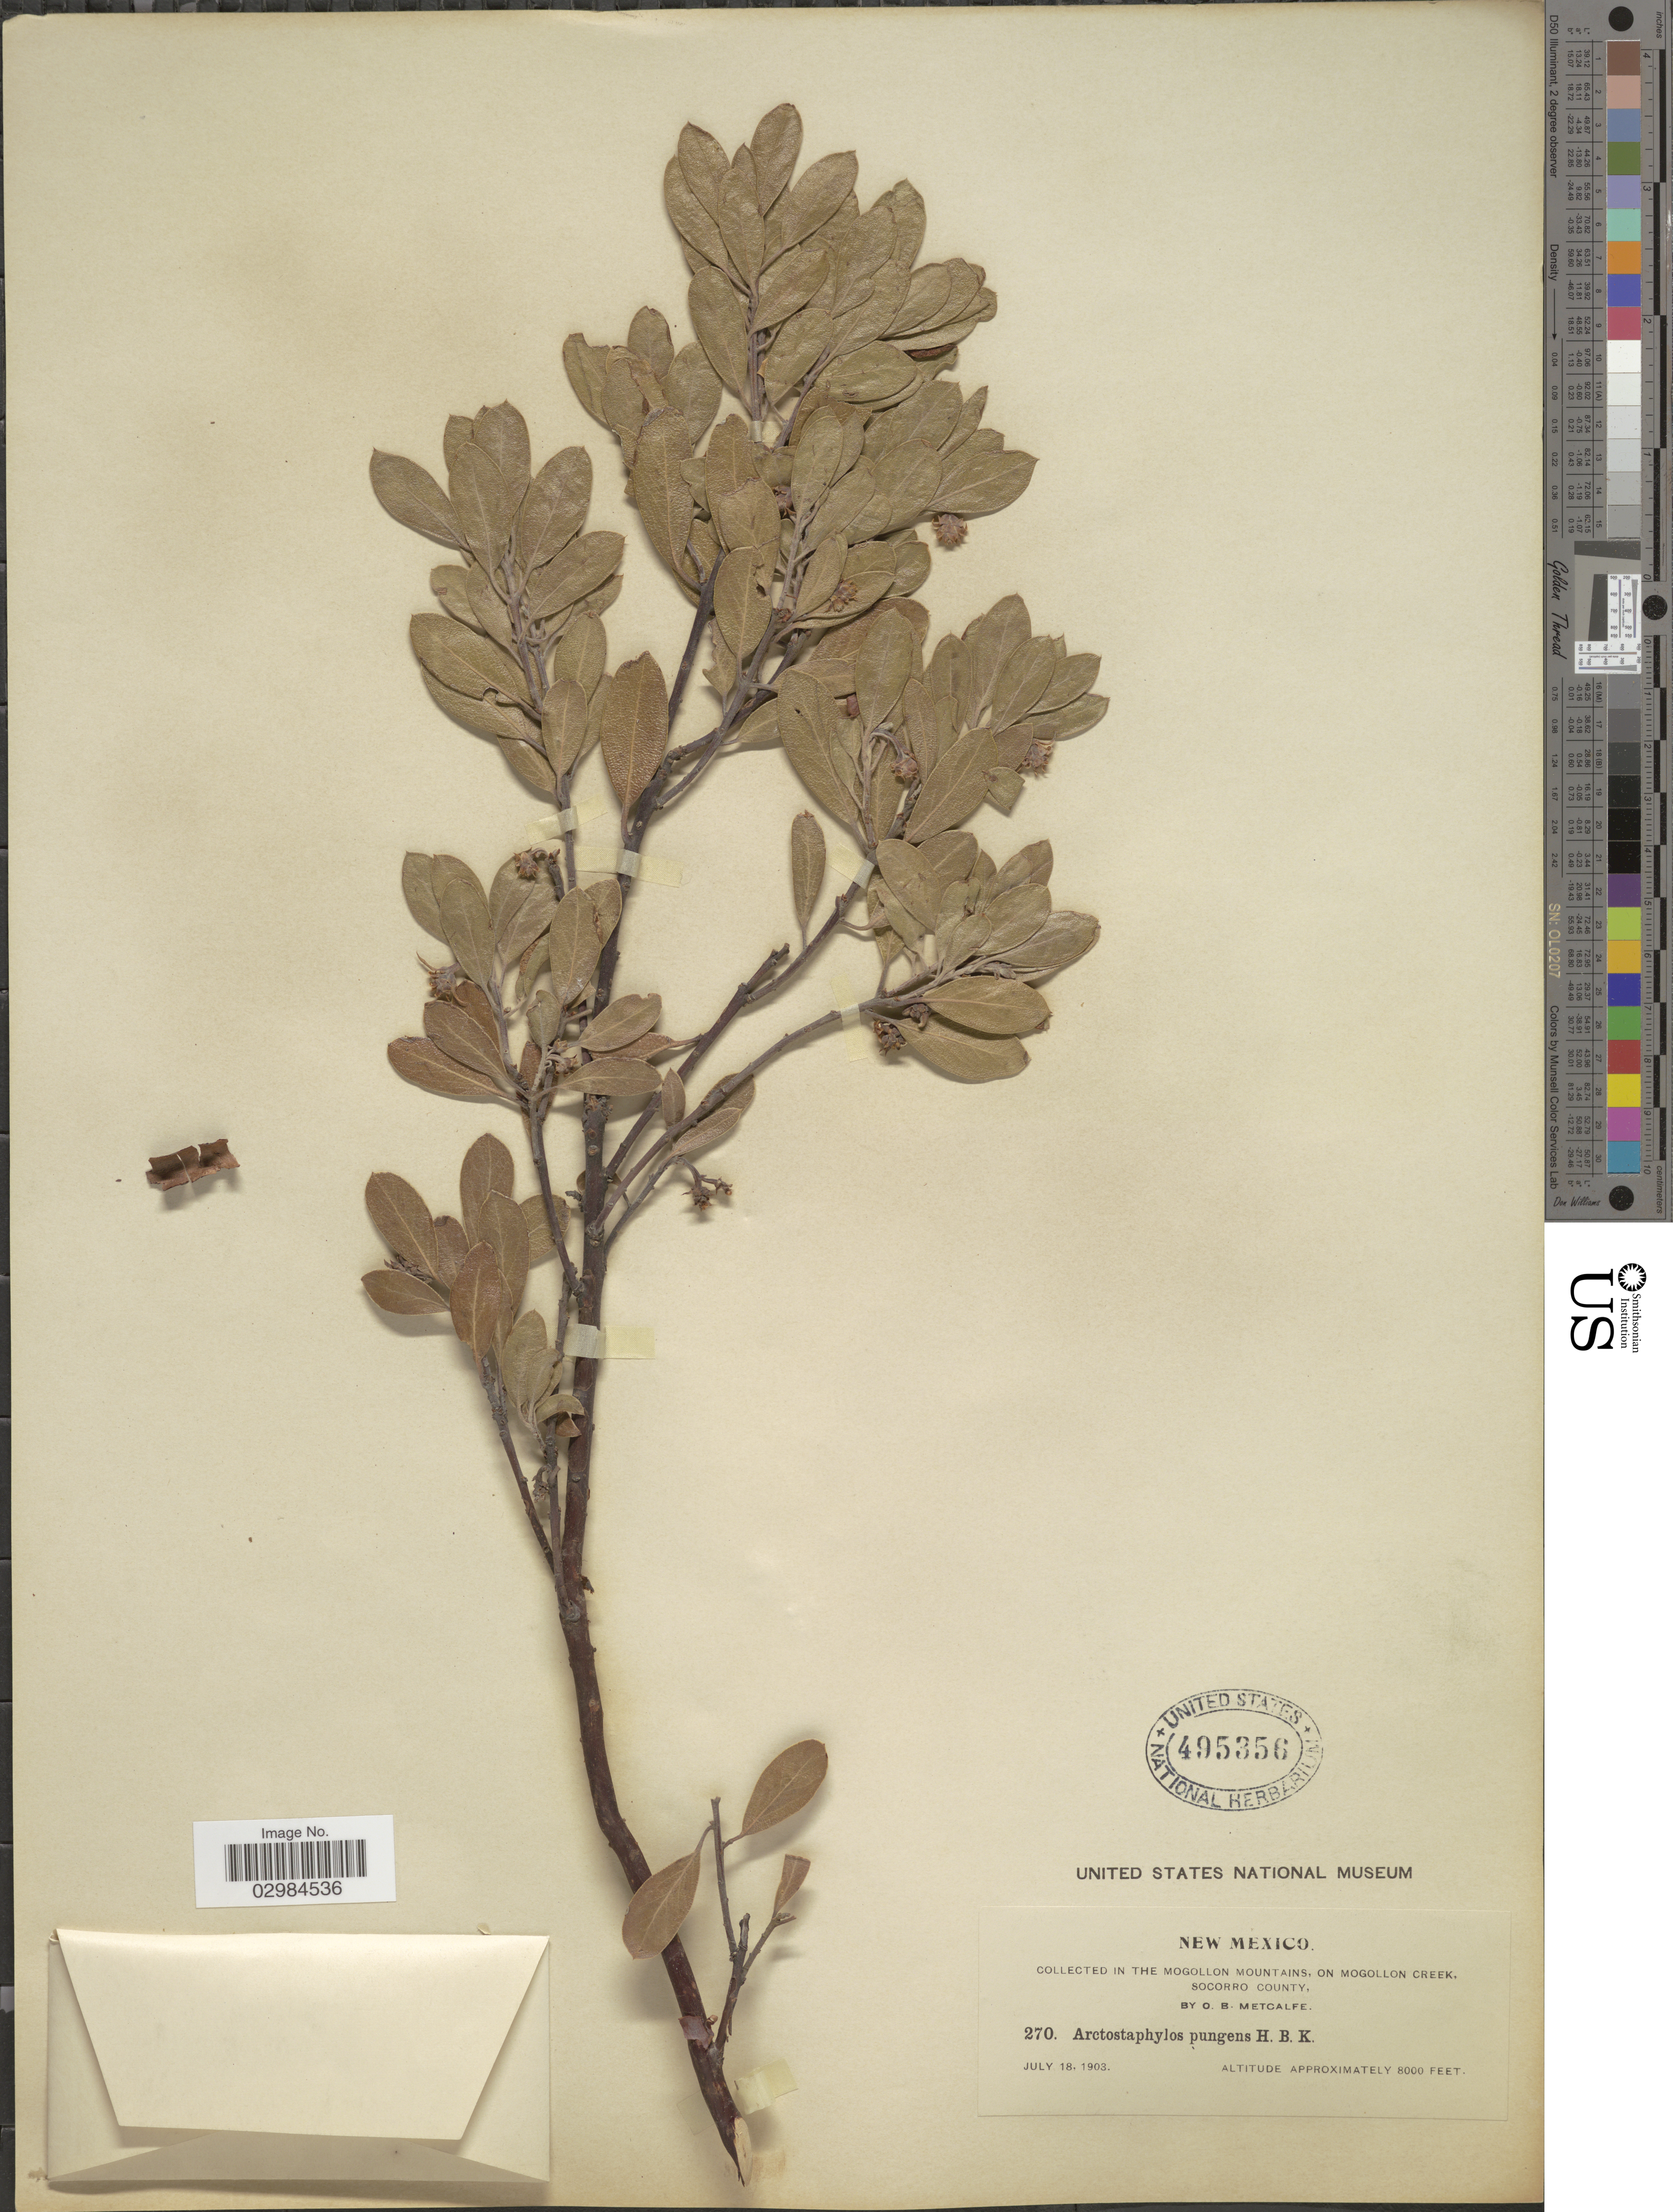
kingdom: Plantae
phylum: Tracheophyta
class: Magnoliopsida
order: Ericales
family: Ericaceae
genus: Arctostaphylos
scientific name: Arctostaphylos pungens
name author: Kunth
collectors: O. B. Metcalfe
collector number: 270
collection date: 1903-07-18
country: United States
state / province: New Mexico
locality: The Mogollon Mountains, on Mogollon Creek, Socorro County.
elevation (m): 2438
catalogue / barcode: US 495356